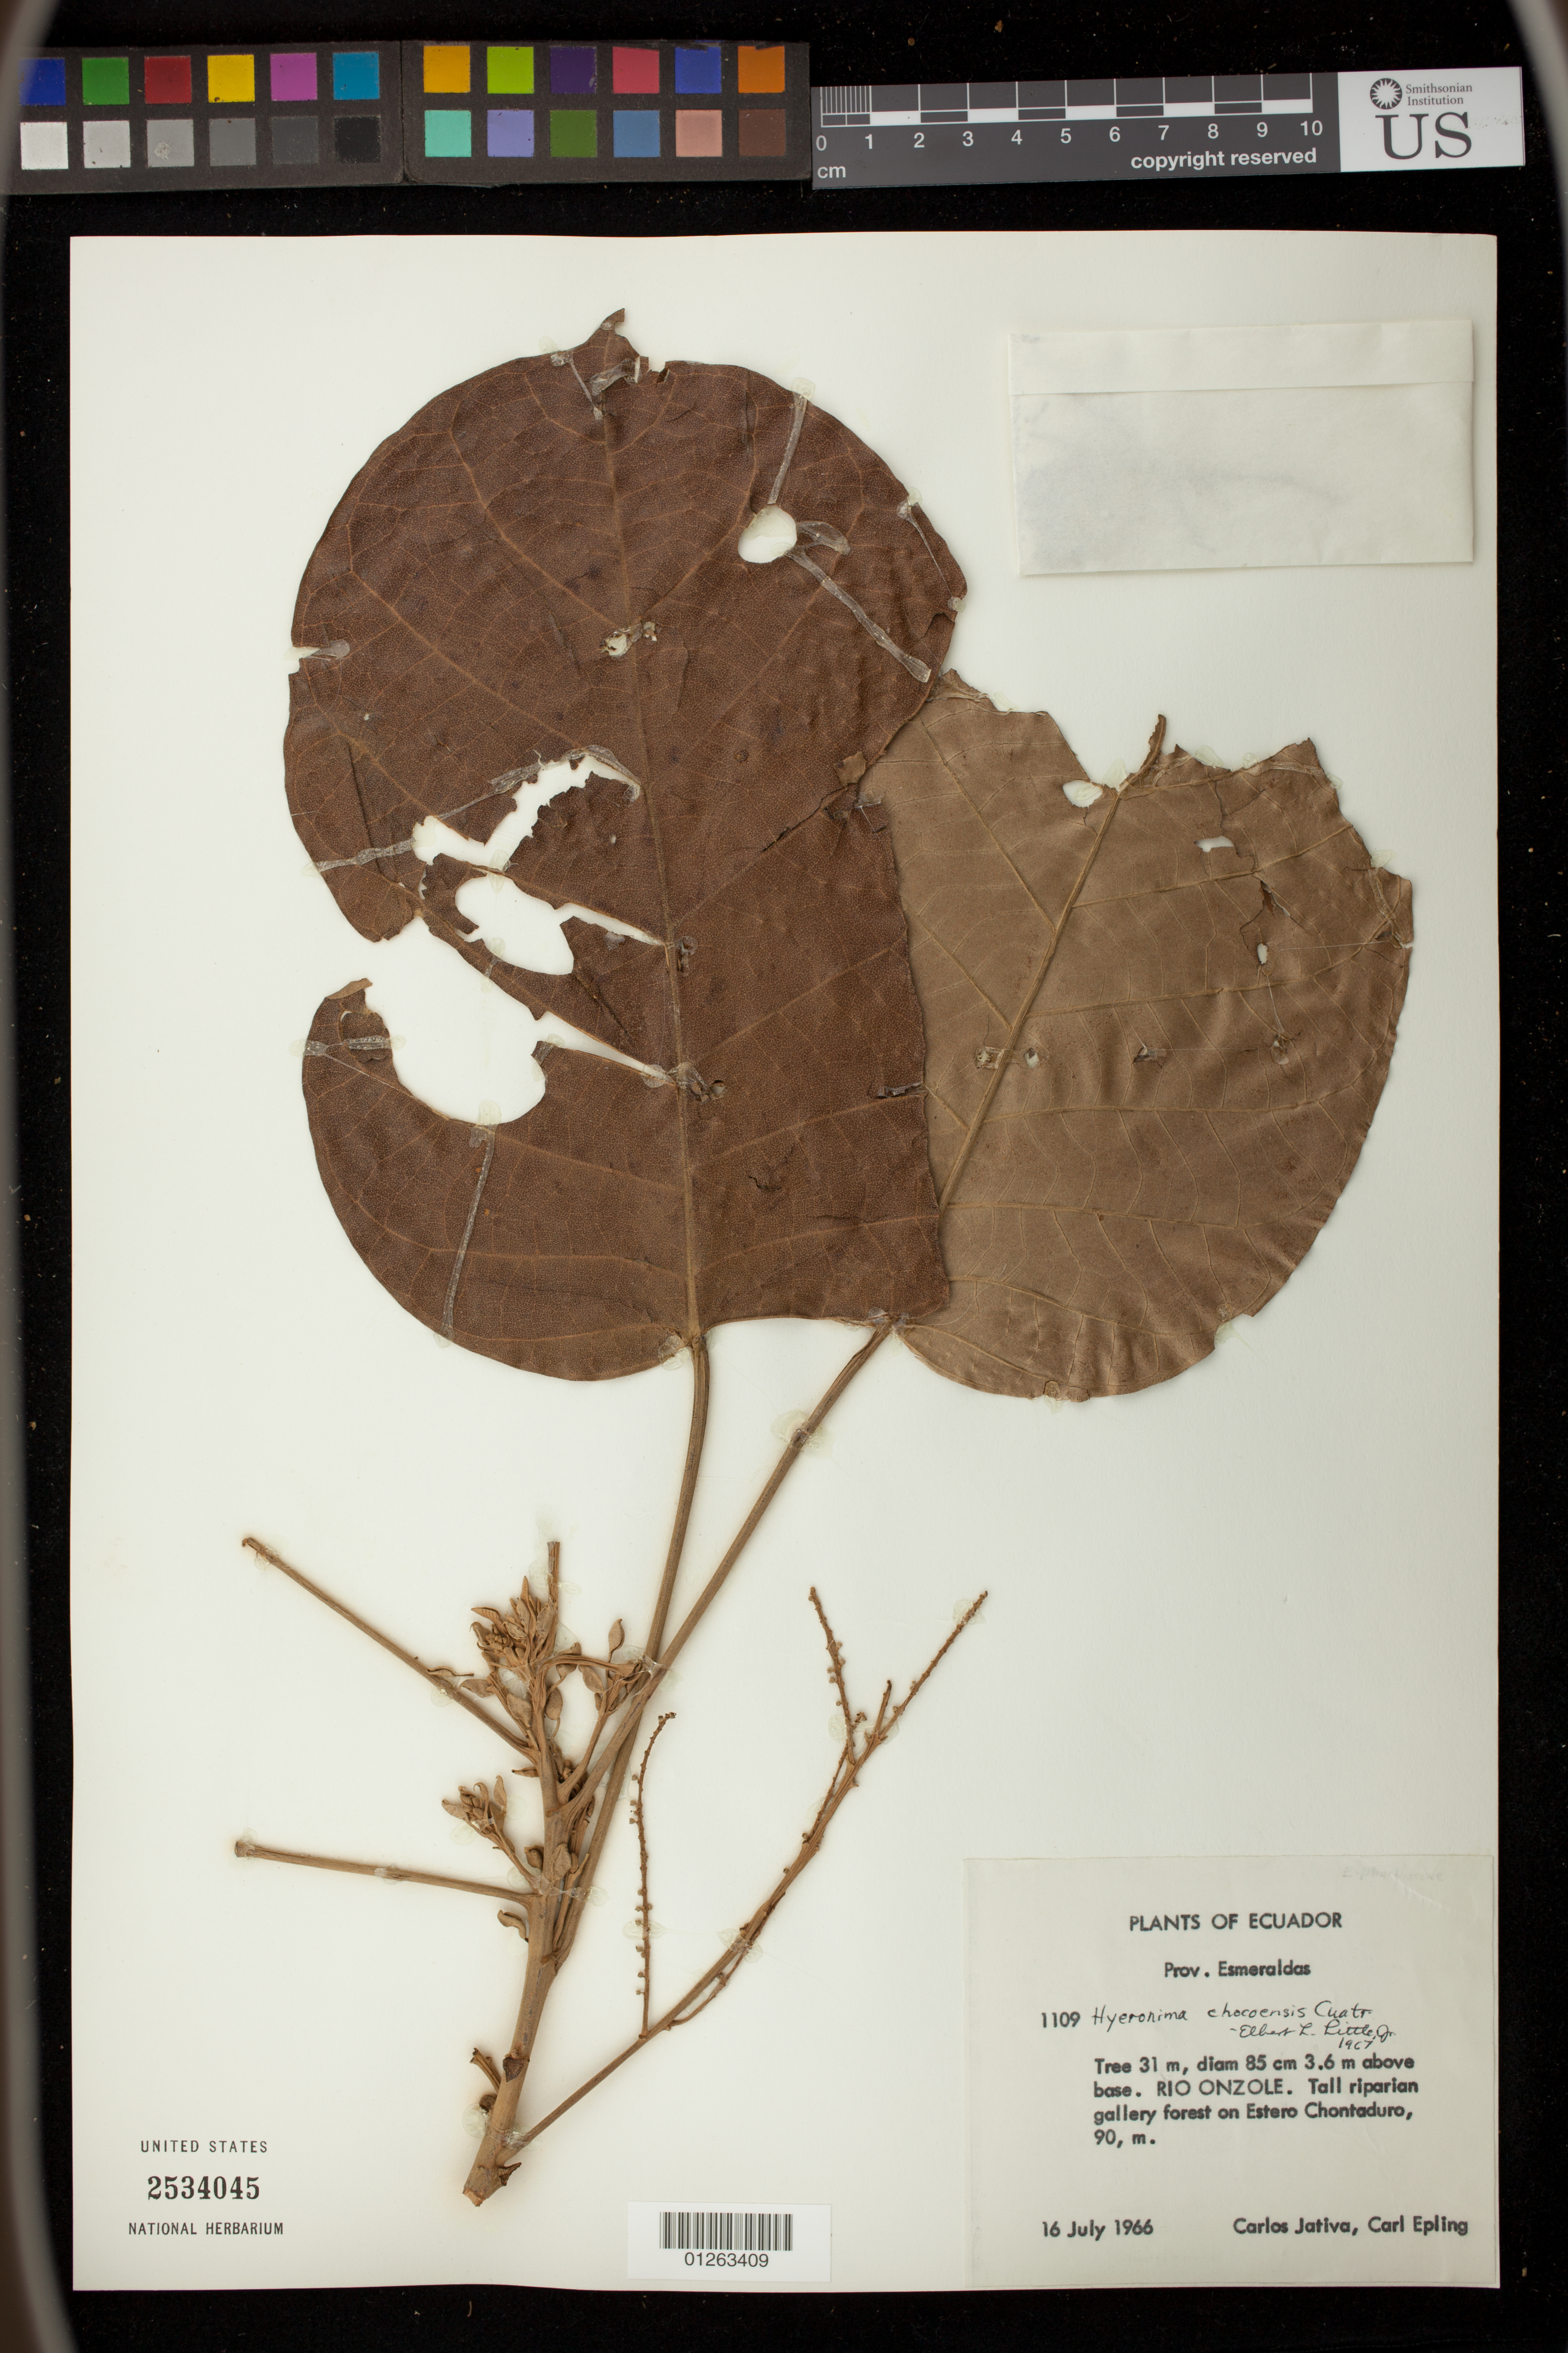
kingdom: Plantae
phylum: Tracheophyta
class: Magnoliopsida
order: Malpighiales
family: Phyllanthaceae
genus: Hieronyma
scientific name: Hieronyma alchorneoides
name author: Allemão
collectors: C. C. Epling & C. D. Játiva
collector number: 1109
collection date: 1966-07-16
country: Ecuador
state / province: Esmeraldas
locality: Rio Onzole. Tall riparian gallery forest on Estero Chontaduro,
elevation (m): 90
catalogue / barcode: US 2534045